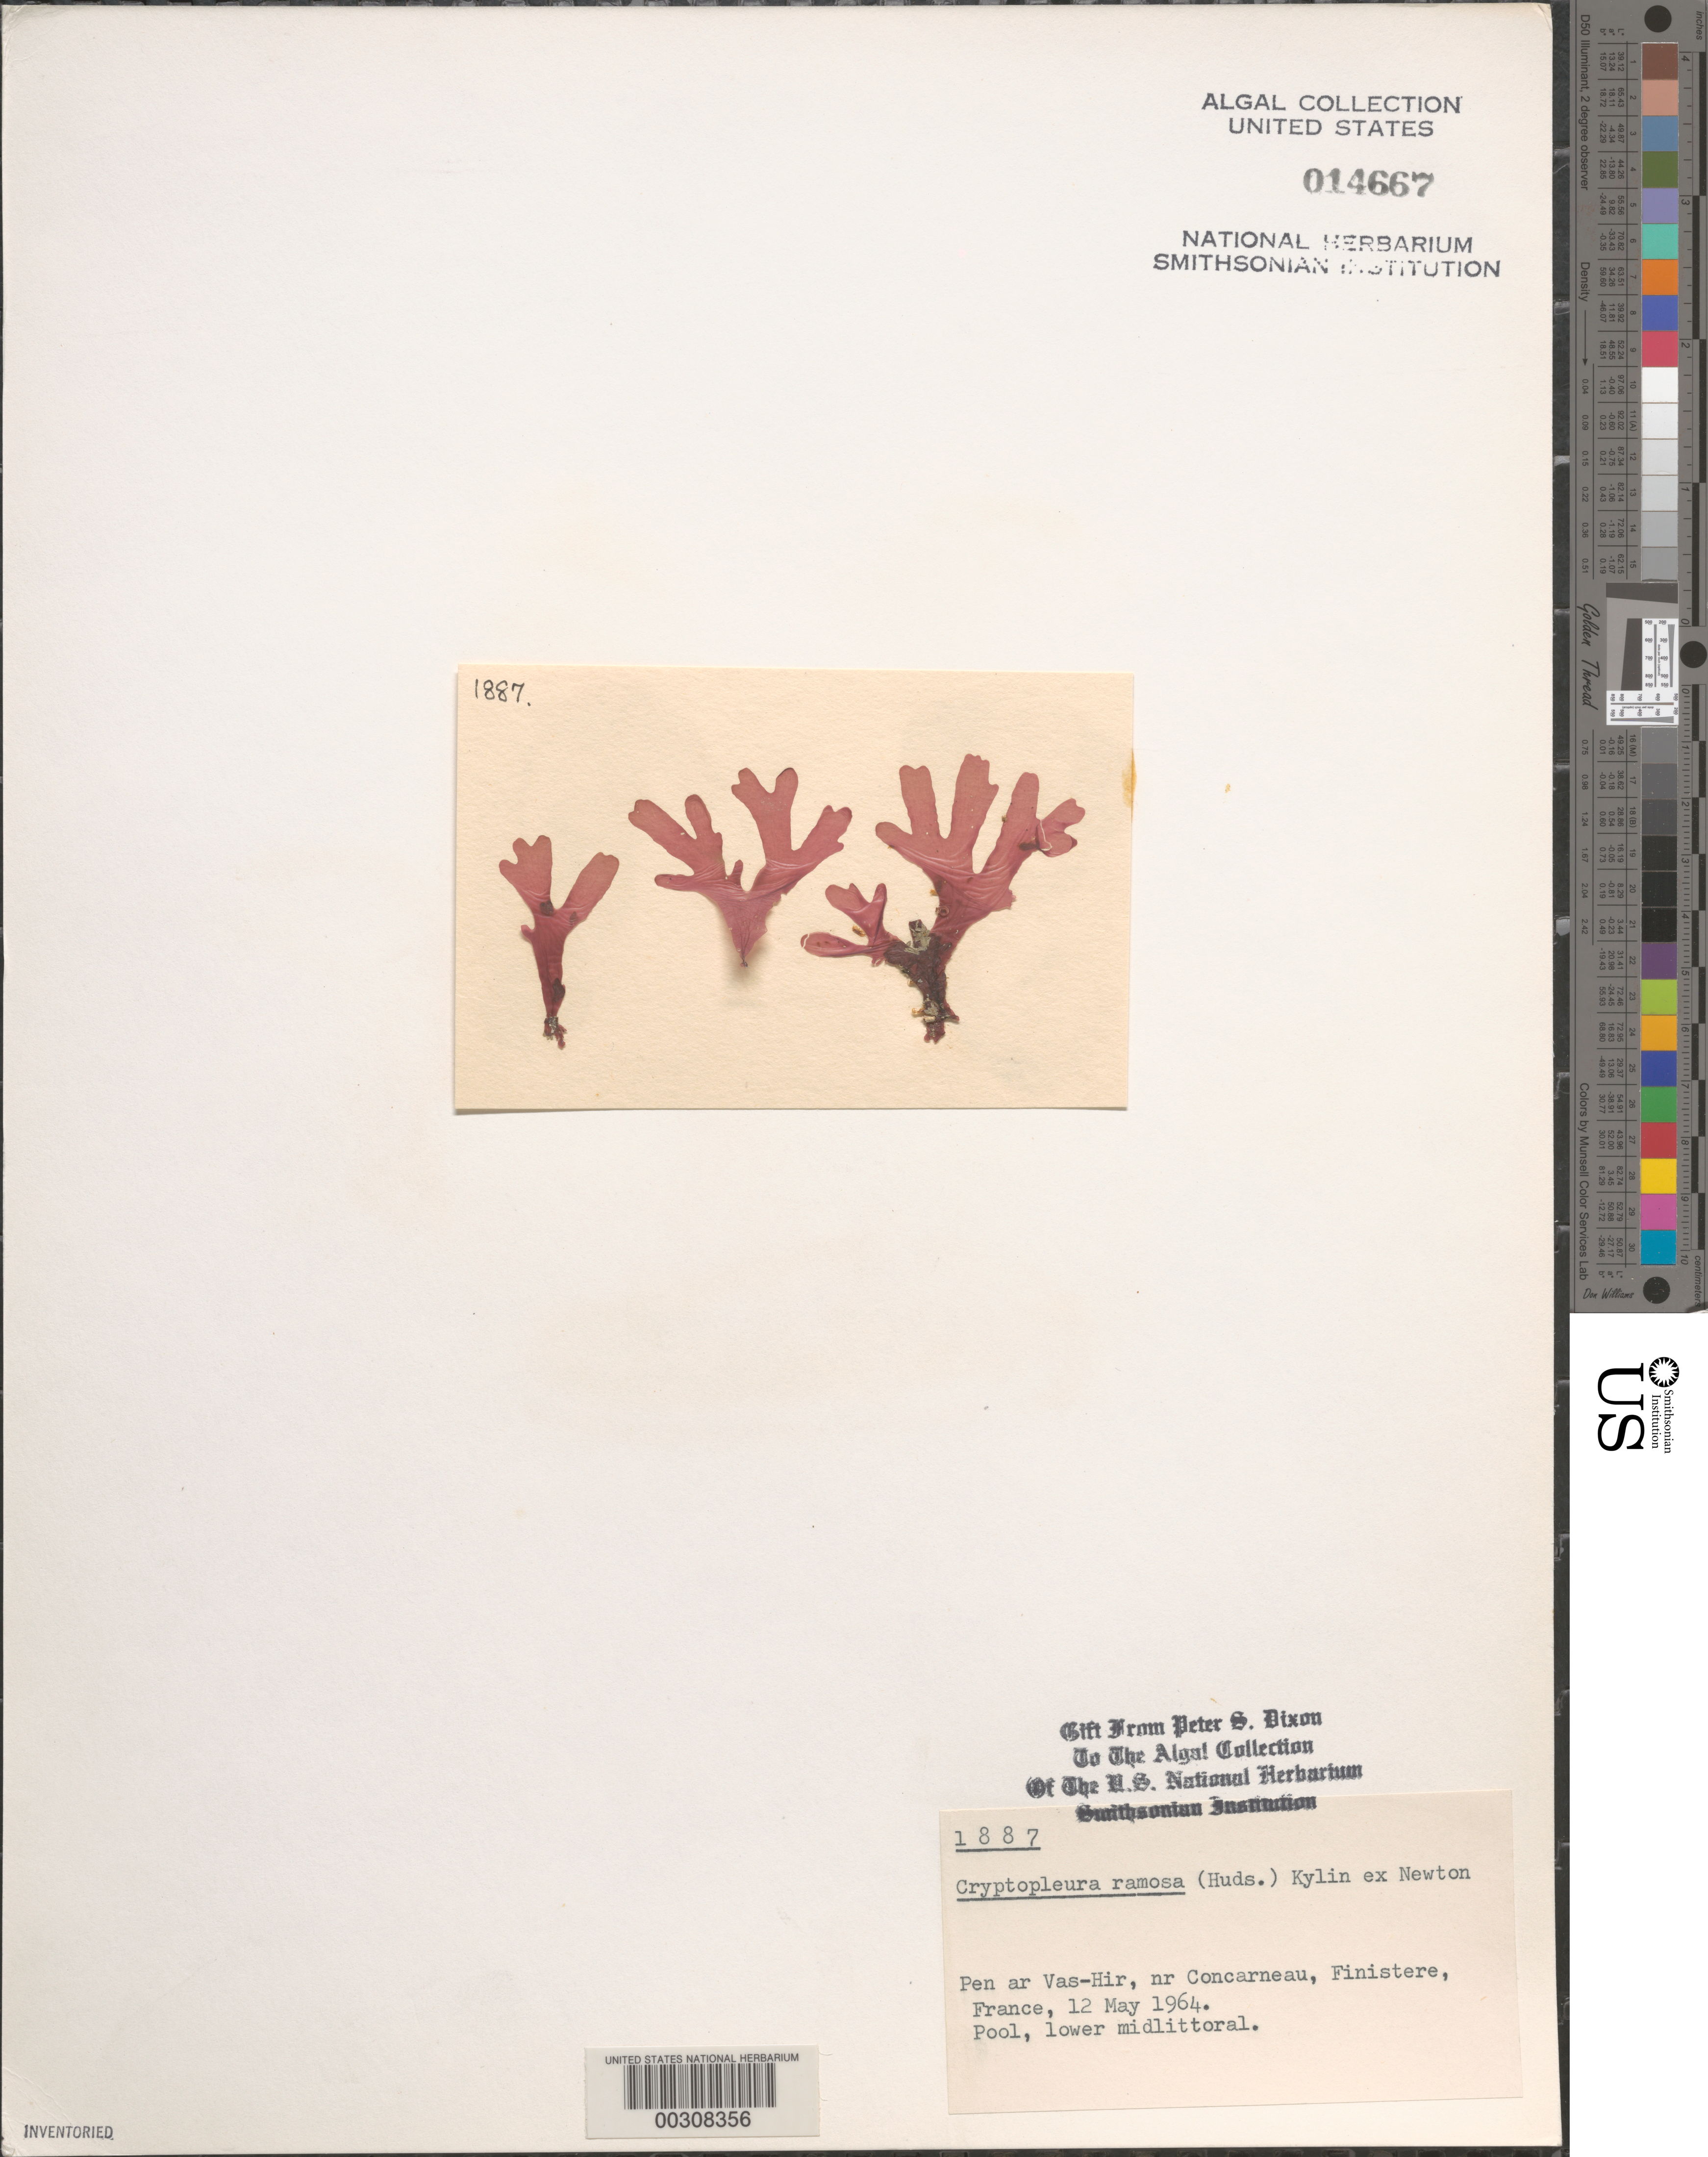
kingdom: Plantae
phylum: Rhodophyta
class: Florideophyceae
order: Ceramiales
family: Delesseriaceae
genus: Cryptopleura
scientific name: Cryptopleura ramosa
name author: (Huds.) L.M. Newton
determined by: Dixon, P. S.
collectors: P. S. Dixon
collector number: PSD 1887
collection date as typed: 12 May 1964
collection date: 1964-05-12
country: France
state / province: Bretagne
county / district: Finistère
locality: Pen ar vas-hir, near concarneau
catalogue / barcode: US 14667